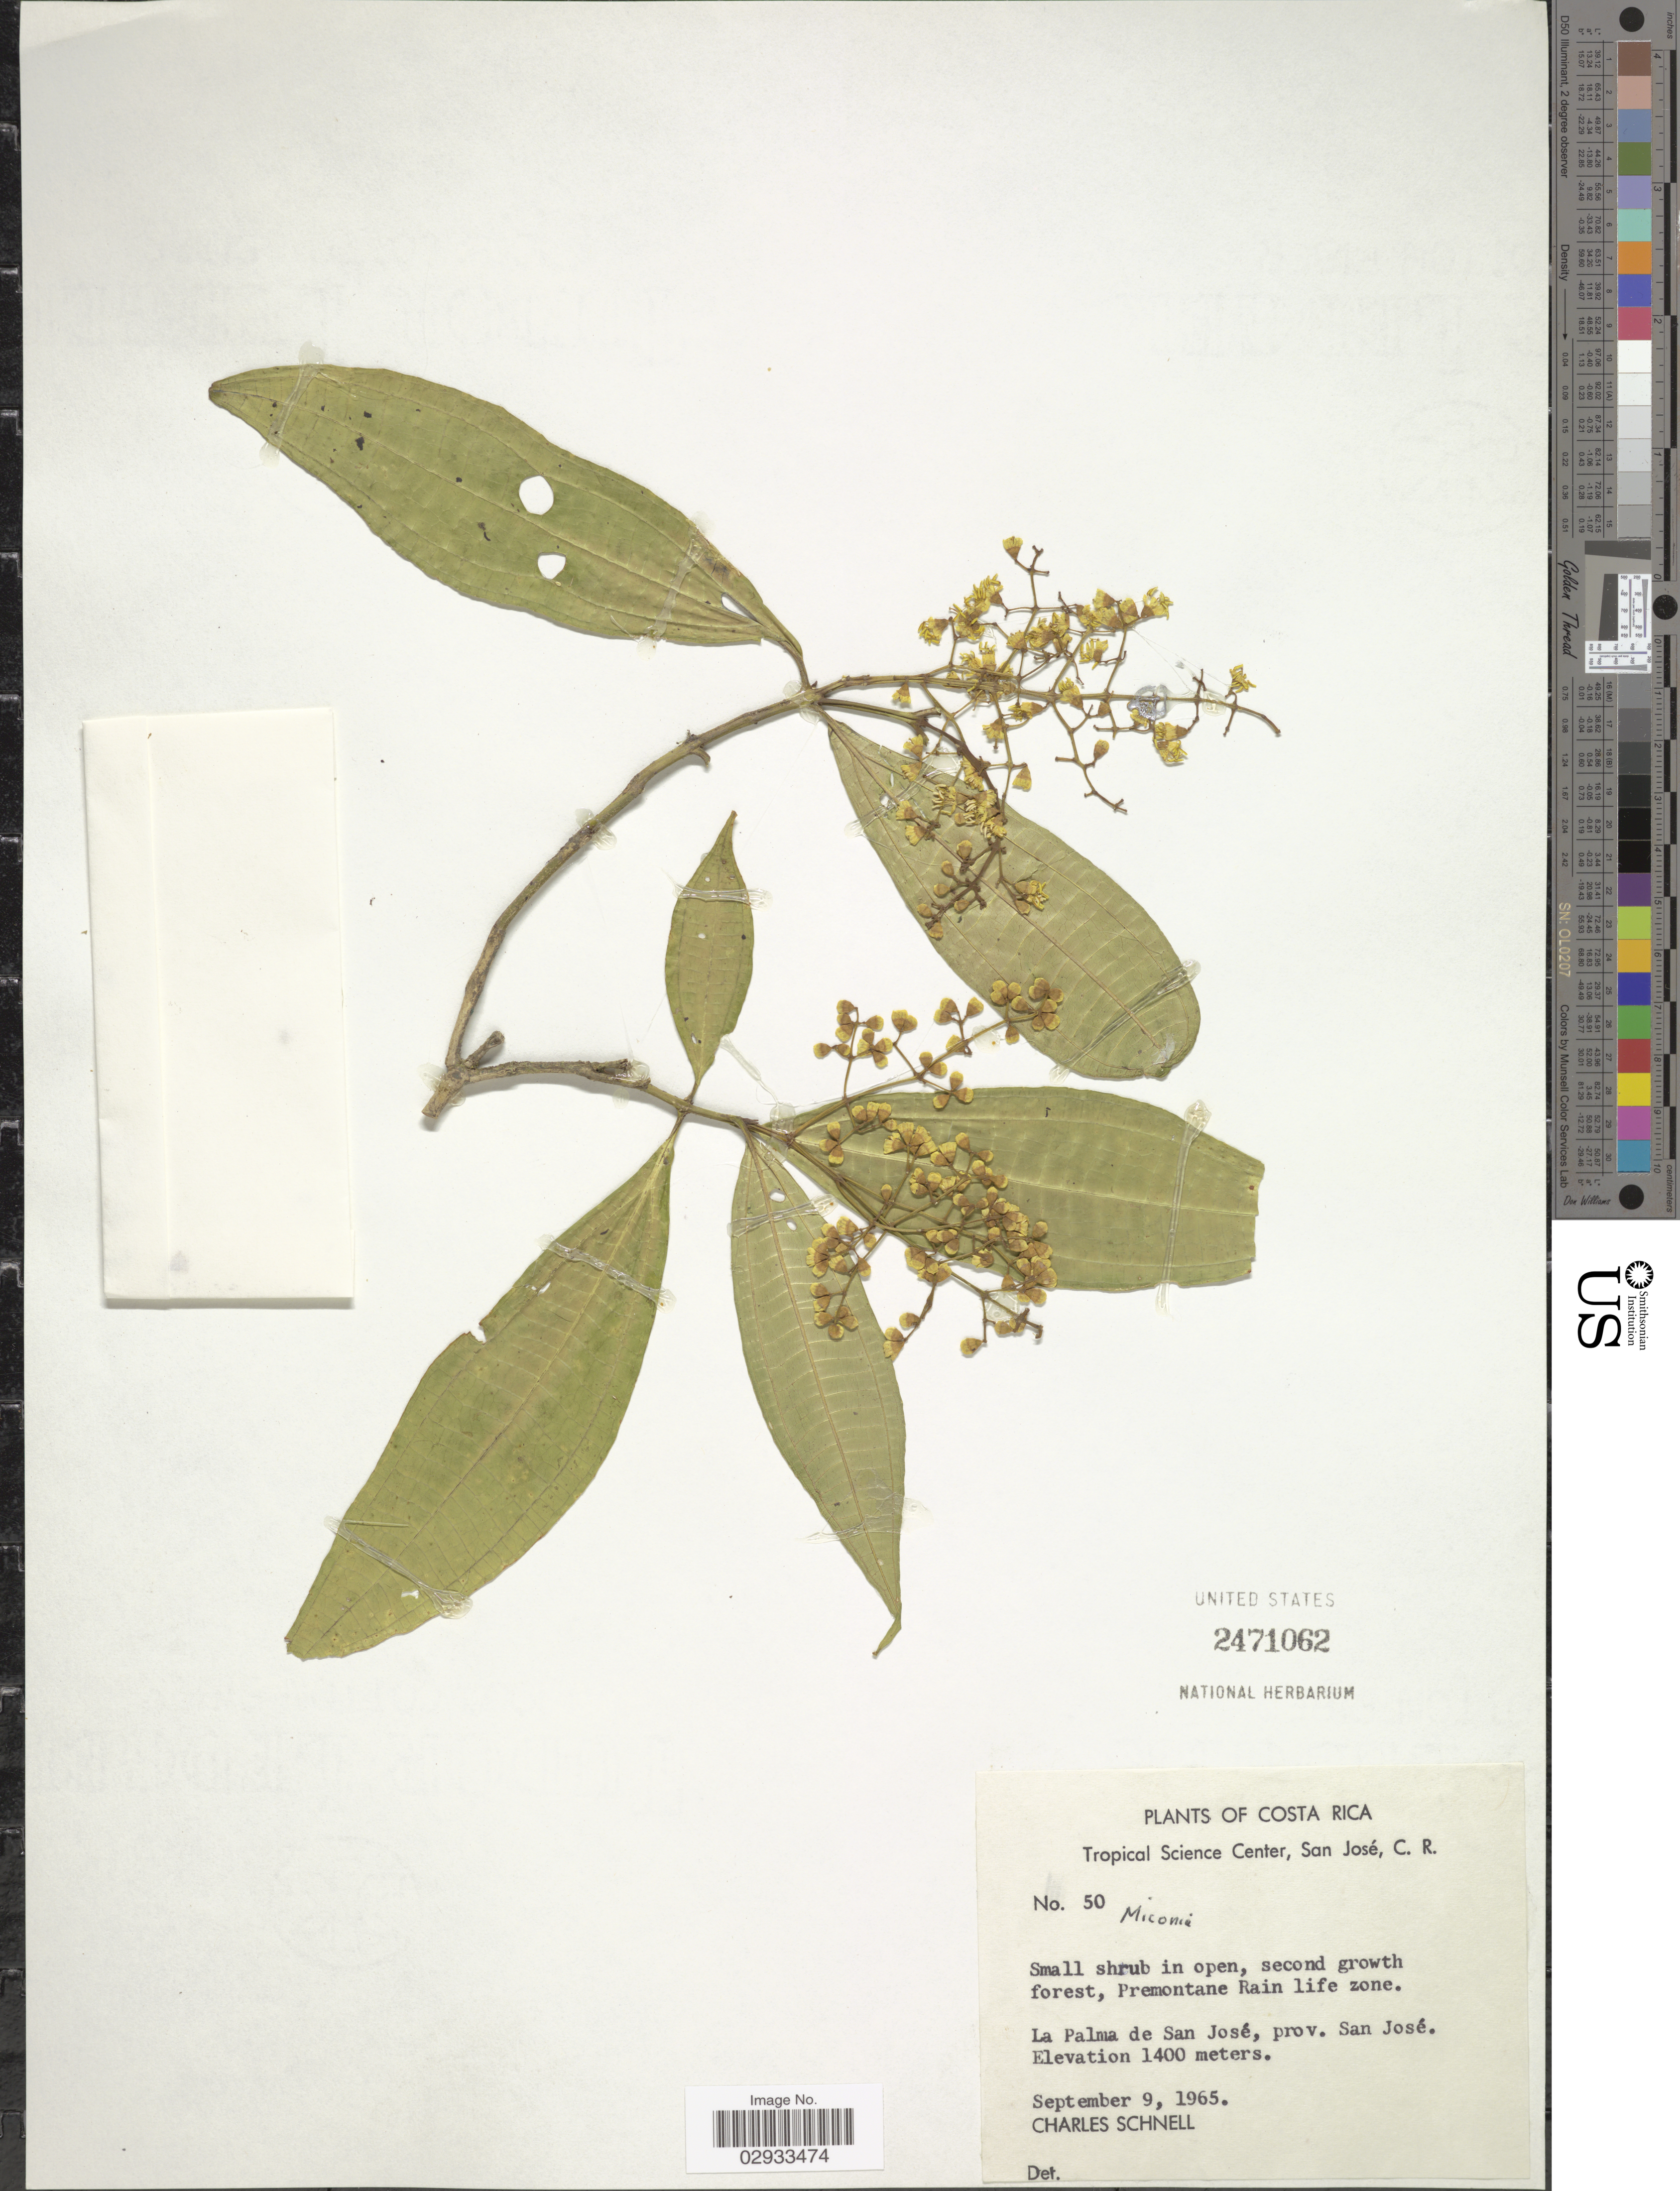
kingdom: Plantae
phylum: Tracheophyta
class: Magnoliopsida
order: Myrtales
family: Melastomataceae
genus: Miconia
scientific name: Miconia smaragdina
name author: Naudin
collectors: C. Schnell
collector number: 50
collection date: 1965-09-09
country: Costa Rica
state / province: San José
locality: La Palma de San José.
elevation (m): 1400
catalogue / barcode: US 2471062